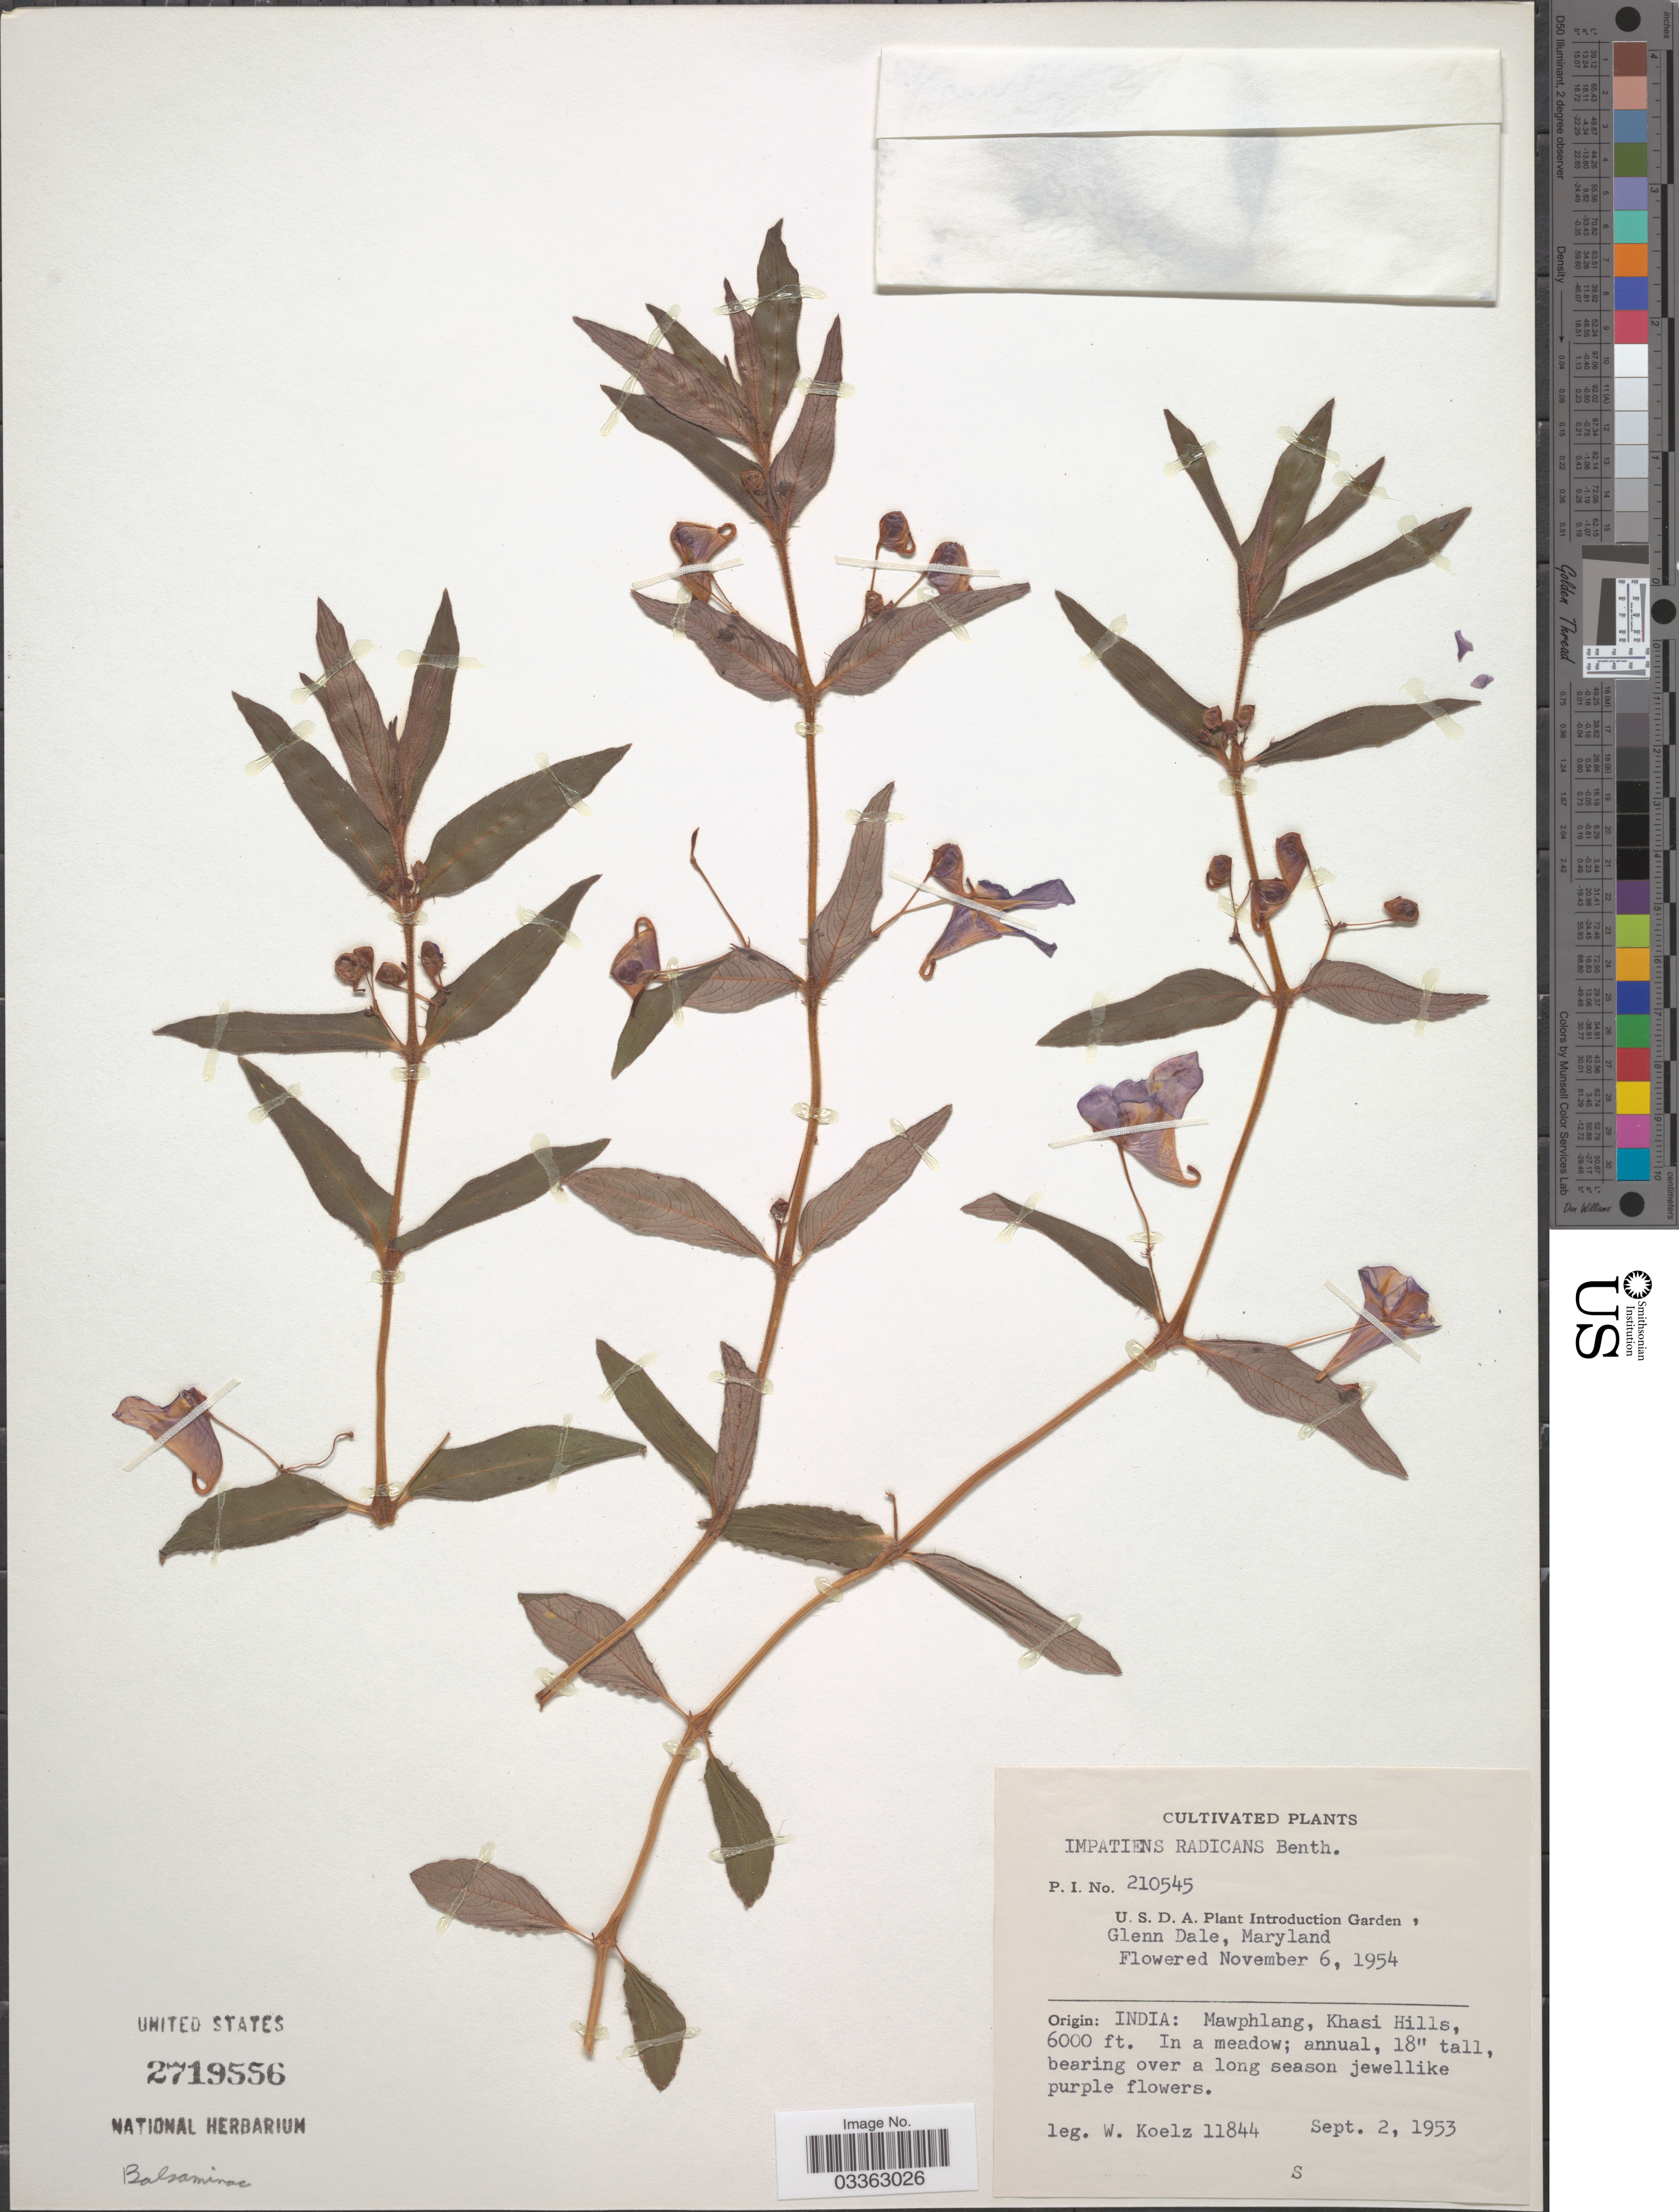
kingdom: Plantae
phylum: Tracheophyta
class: Magnoliopsida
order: Ericales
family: Balsaminaceae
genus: Impatiens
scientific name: Impatiens radicans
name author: Zoll. & Moritzi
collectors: P. I.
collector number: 210545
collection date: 1954-11-06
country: United States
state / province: Maryland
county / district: Prince George's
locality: U.S.D.A. Plant Introduction Garden, Glenn Dale.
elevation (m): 1829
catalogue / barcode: US 2719556